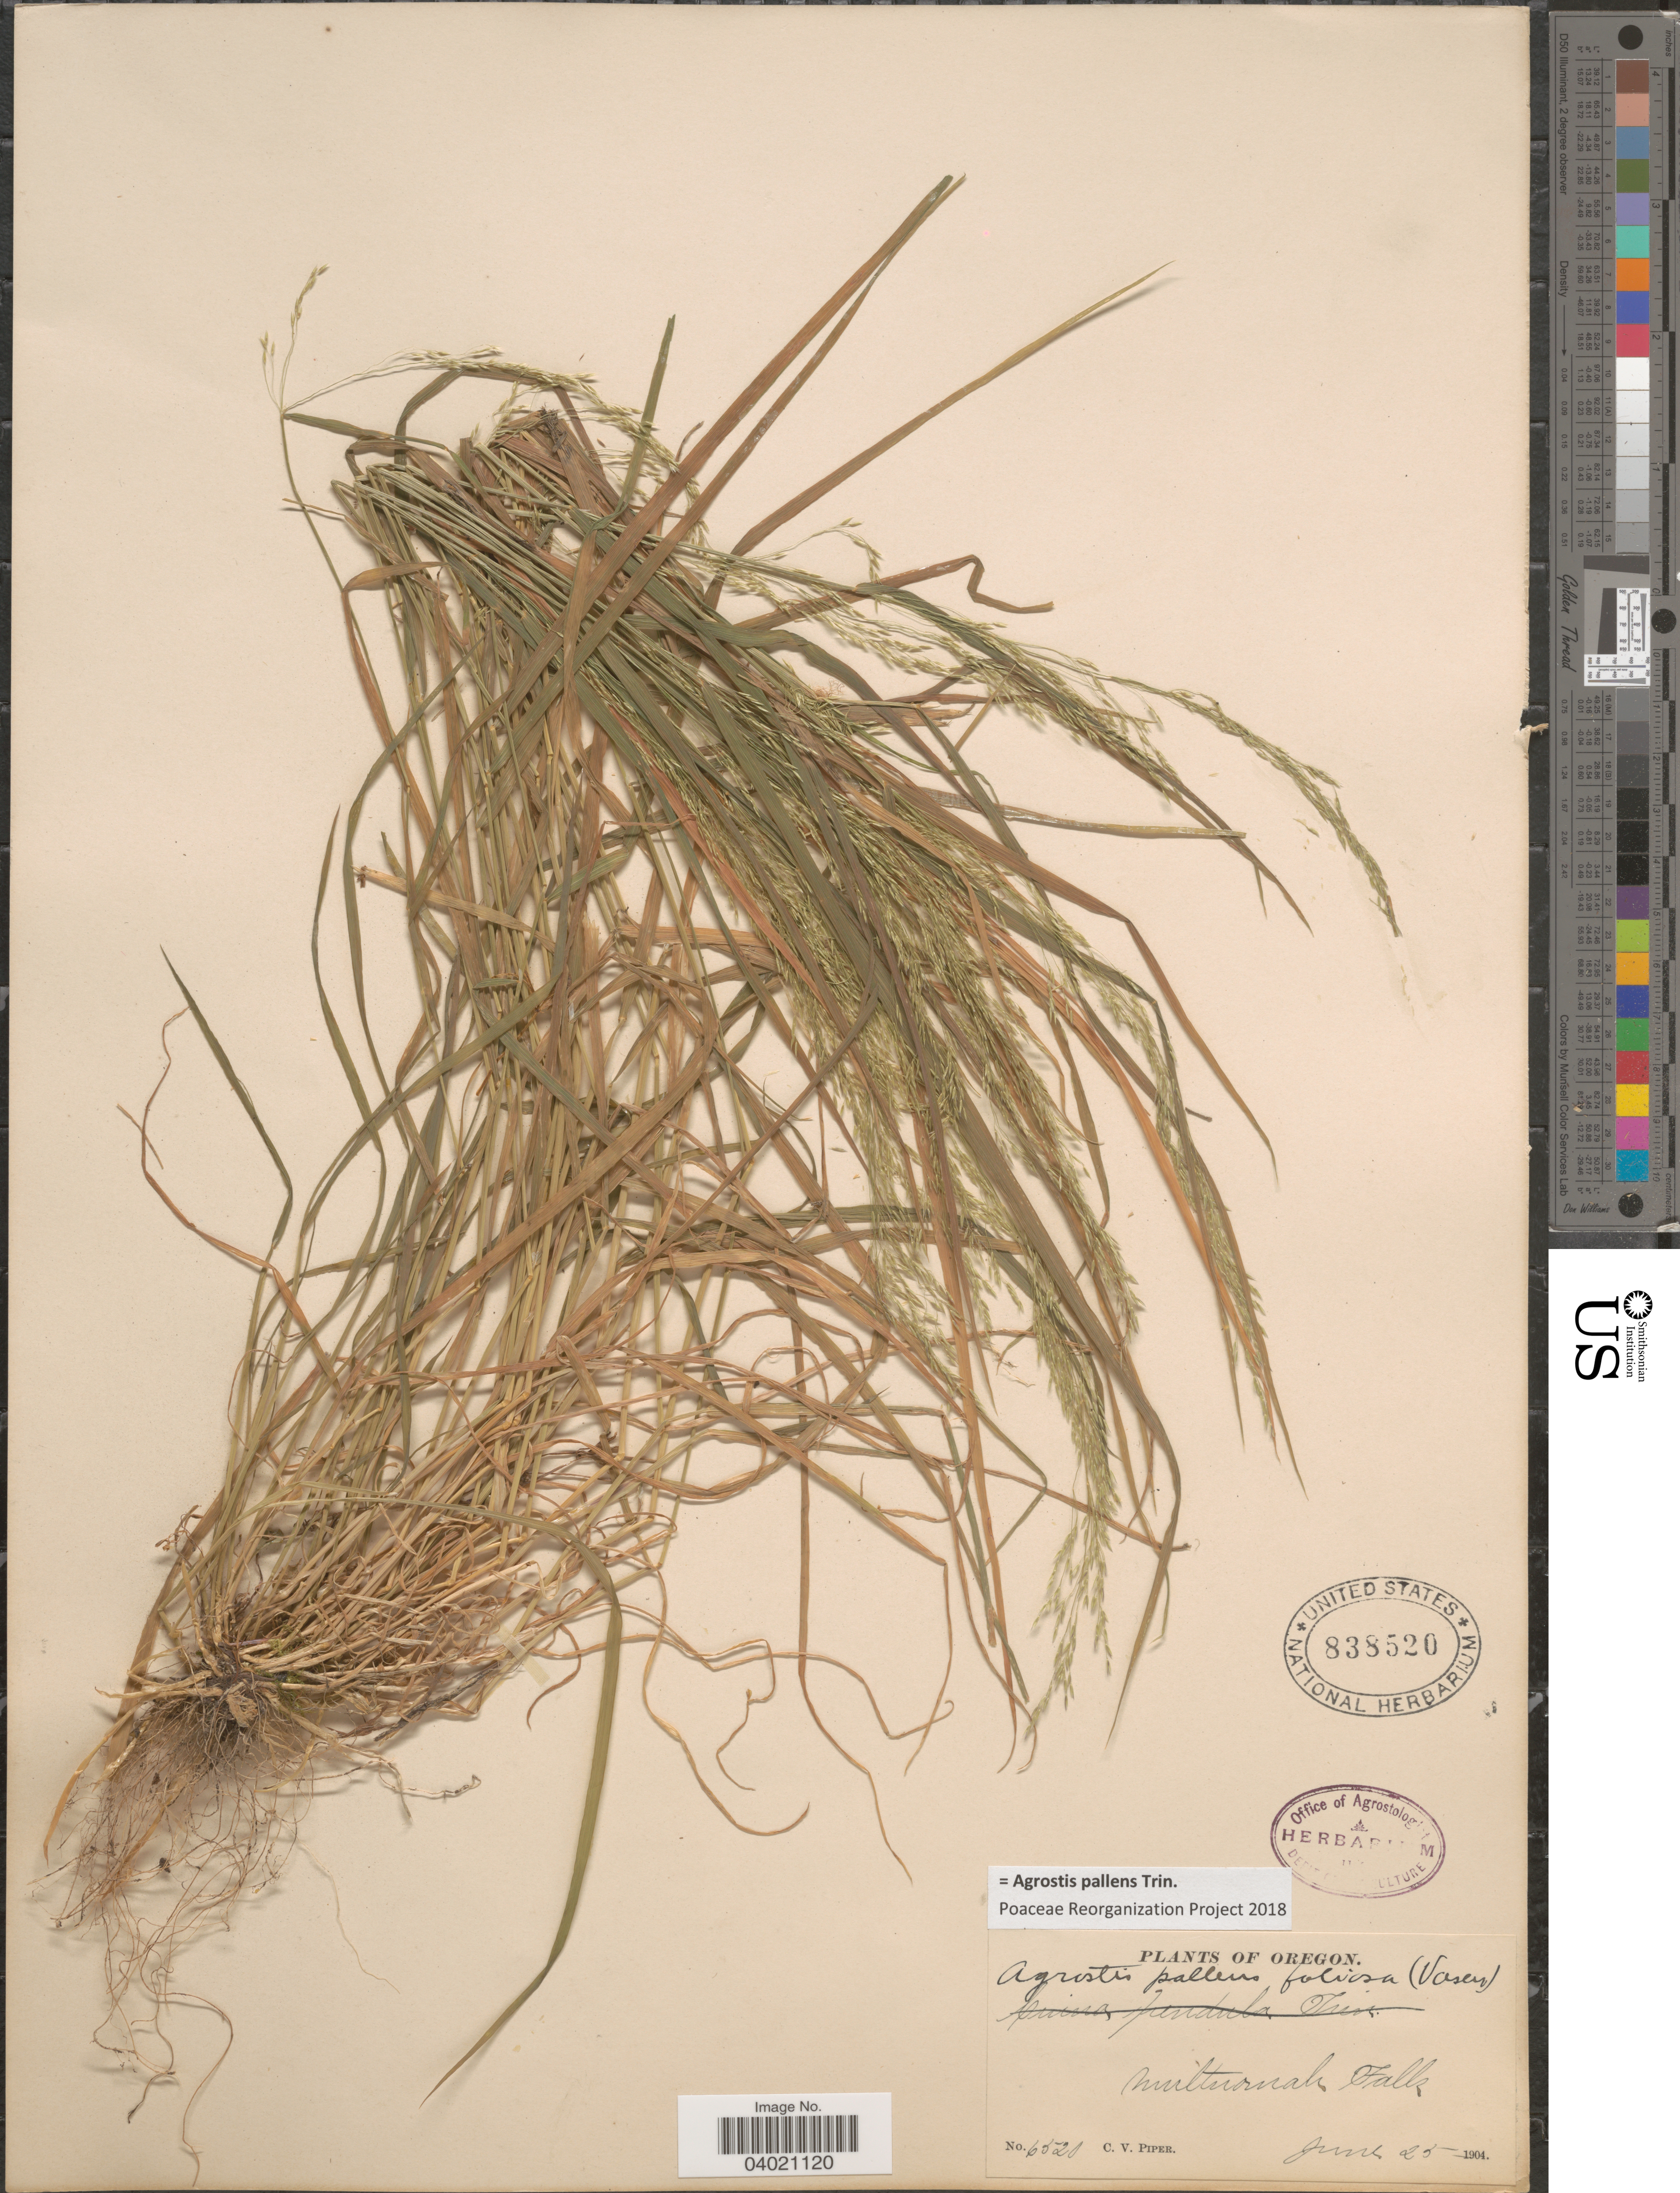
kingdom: Plantae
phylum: Tracheophyta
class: Liliopsida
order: Poales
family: Poaceae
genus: Agrostis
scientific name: Agrostis pallens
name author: Trin.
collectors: C. V. Piper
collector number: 6520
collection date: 1904-06-25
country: United States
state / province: Oregon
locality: Multnomah Falls.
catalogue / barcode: US 838520